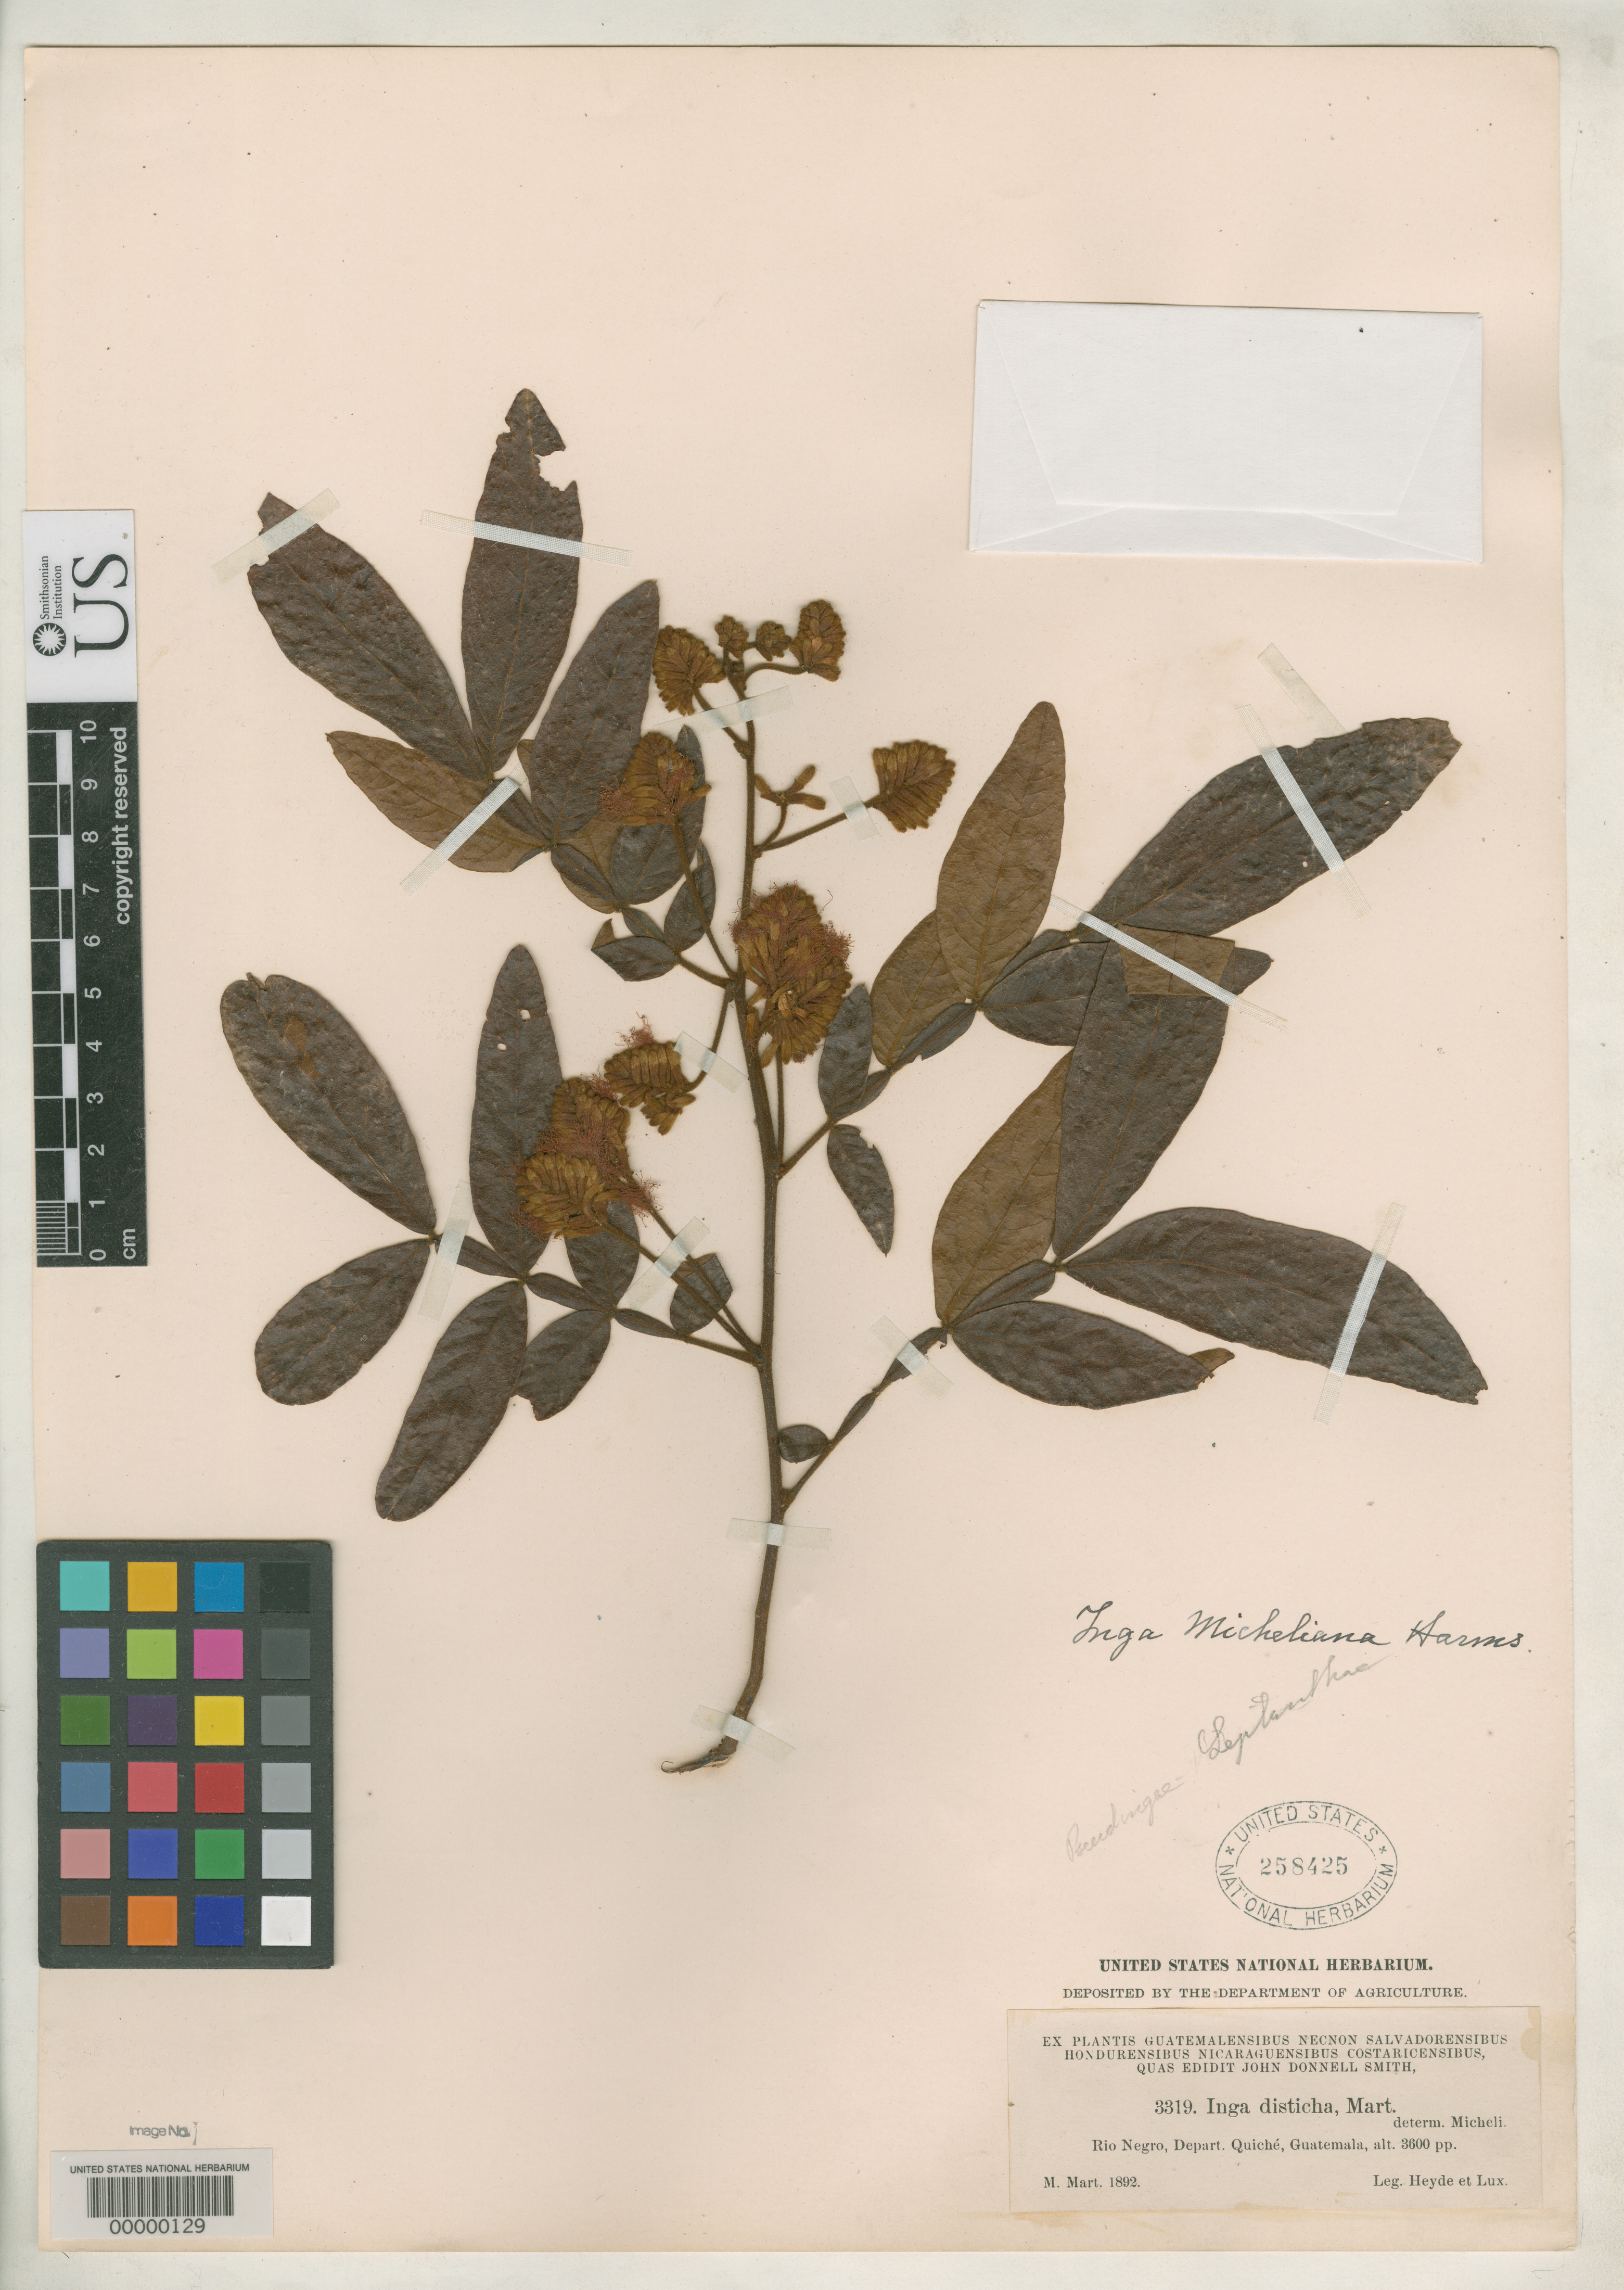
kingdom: Plantae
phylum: Tracheophyta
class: Magnoliopsida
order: Fabales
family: Fabaceae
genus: Inga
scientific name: Inga micheliana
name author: Harms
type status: Isotype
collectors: E. T. Heyde & E. Lux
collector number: J.D.S. 3319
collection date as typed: Mar 1892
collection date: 1892-03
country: Guatemala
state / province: El Quiché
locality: Rio Negro.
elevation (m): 1097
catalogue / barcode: US 258425